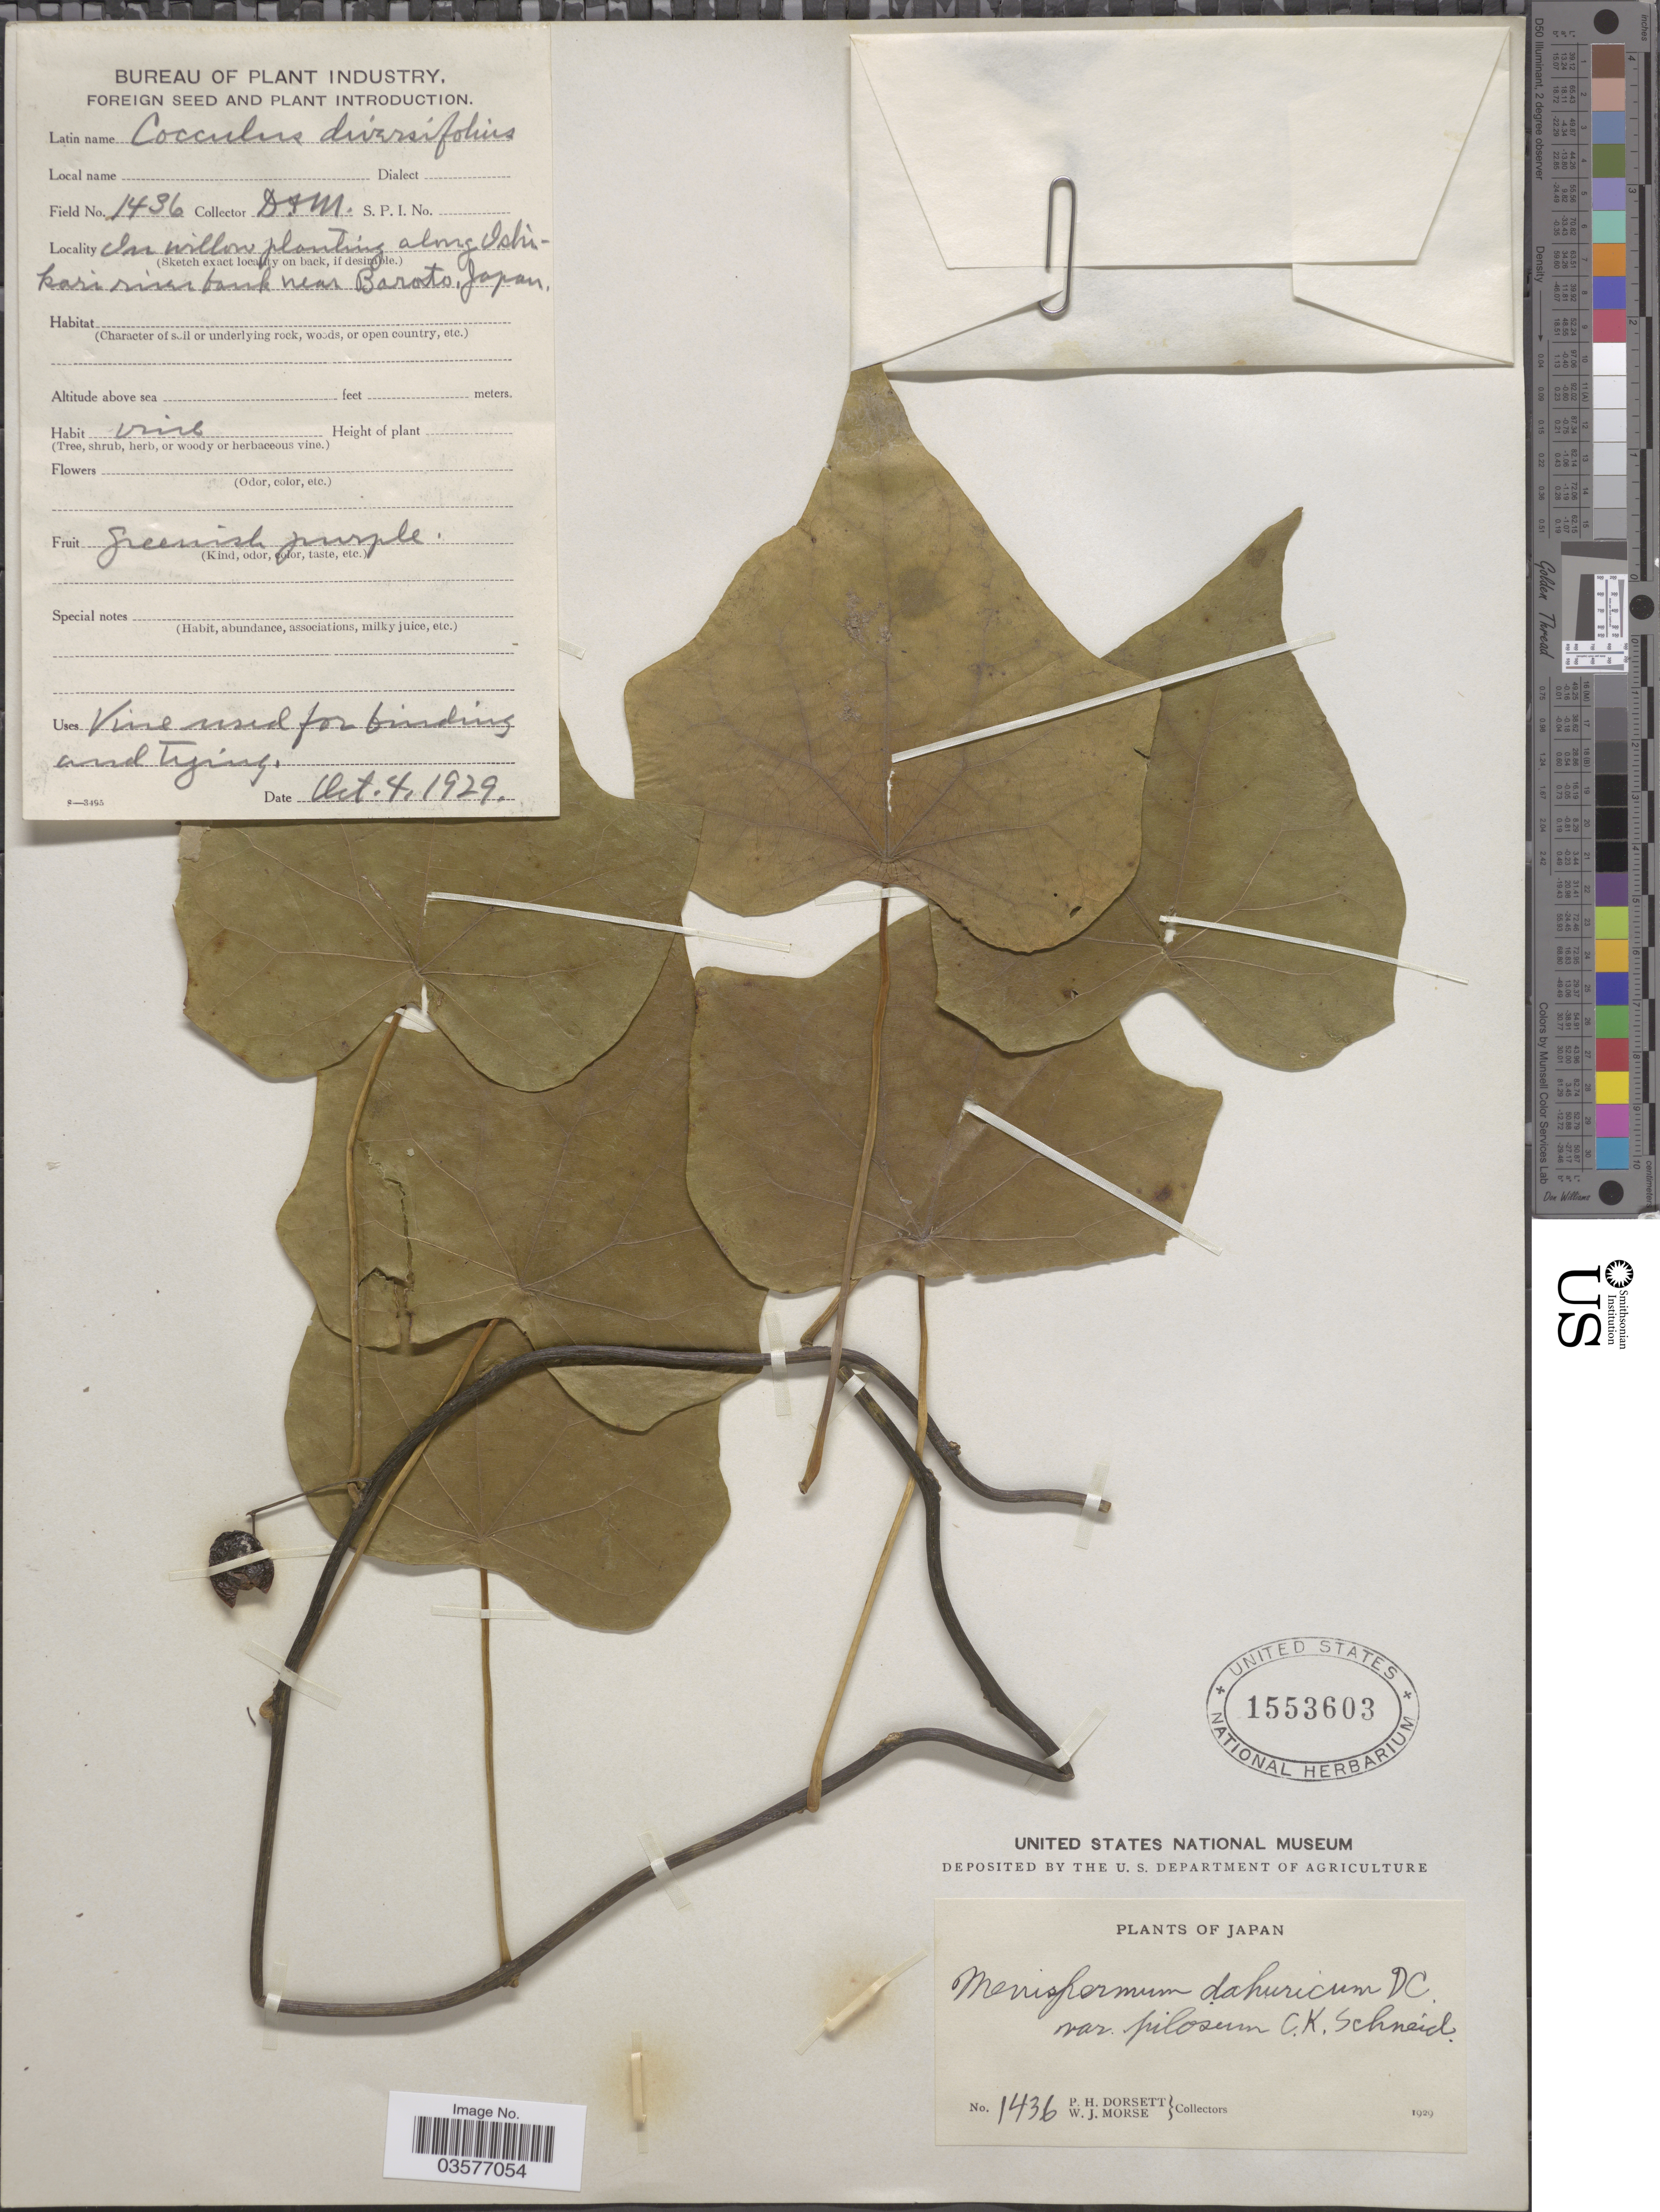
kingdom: Plantae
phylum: Tracheophyta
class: Magnoliopsida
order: Ranunculales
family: Menispermaceae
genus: Menispermum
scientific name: Menispermum dauricum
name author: DC.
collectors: P. H. Dorsett & W. J. Morse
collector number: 1436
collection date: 1929-10-04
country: Japan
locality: In willow planting along Ishikari river bank near Barato.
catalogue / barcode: US 1553603